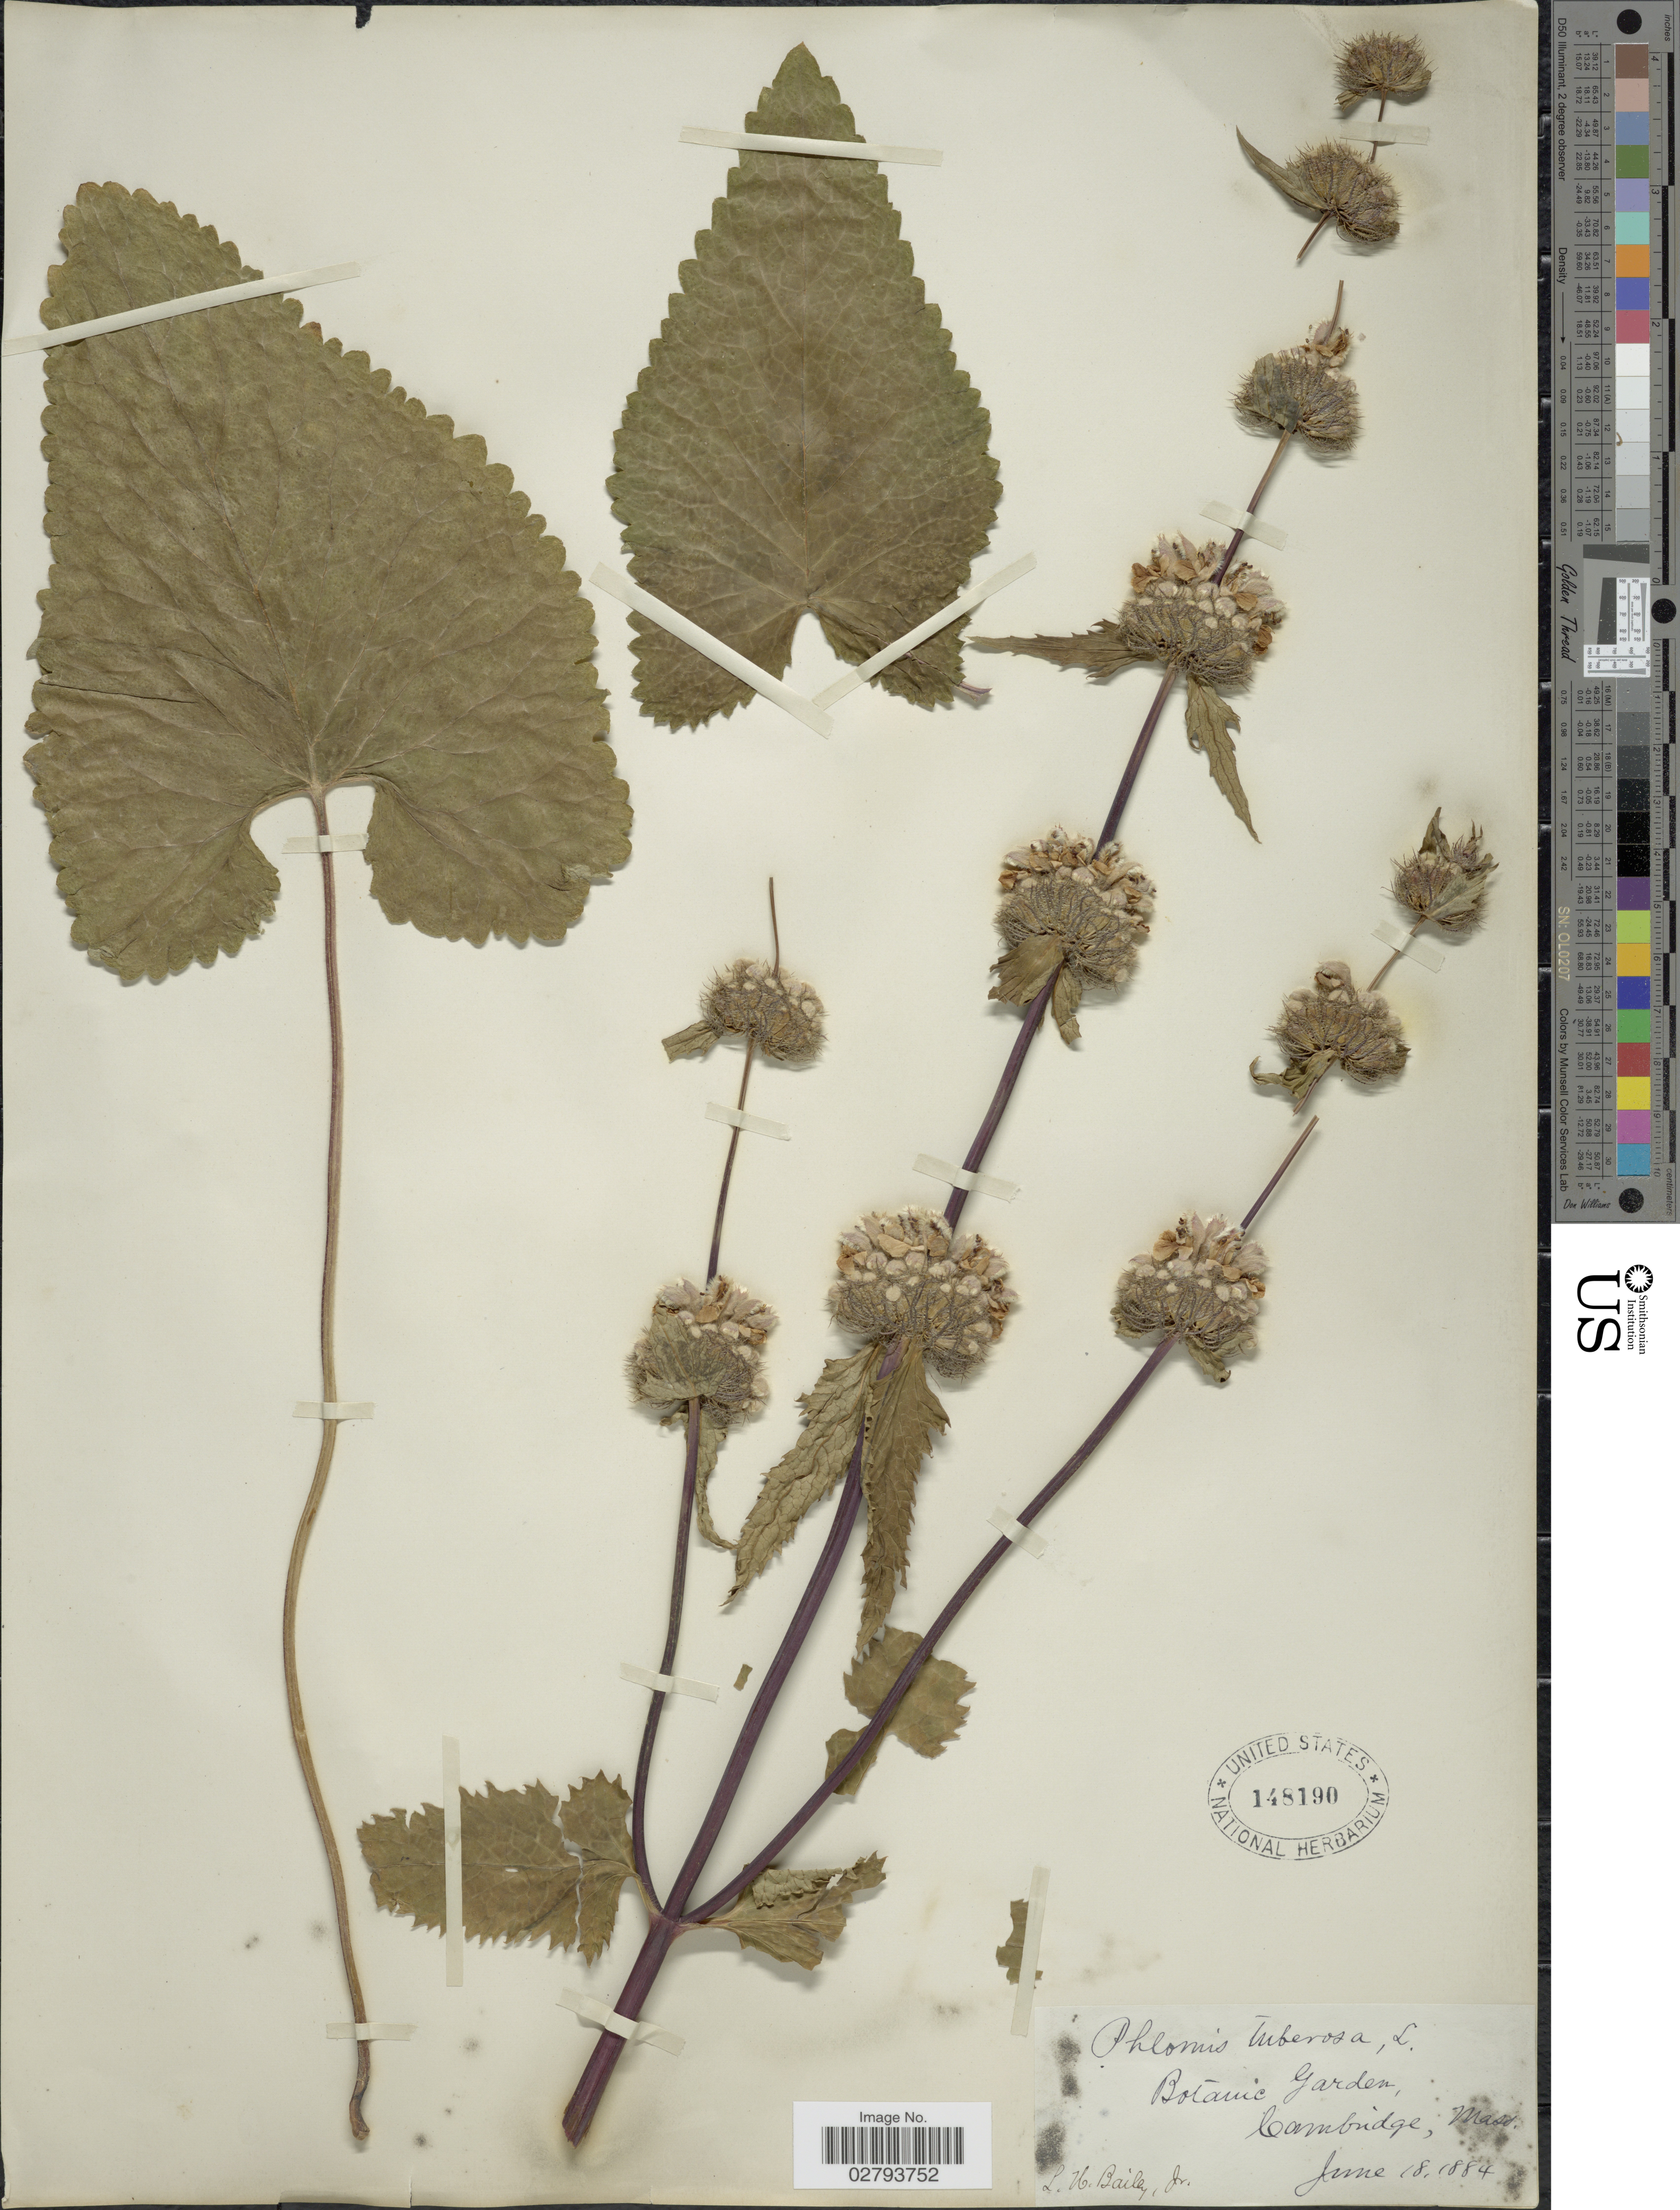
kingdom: Plantae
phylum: Tracheophyta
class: Magnoliopsida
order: Lamiales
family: Lamiaceae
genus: Phlomoides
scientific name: Phlomoides tuberosa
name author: (L.) Moench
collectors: L. W. Bailey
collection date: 1884-06-18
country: United States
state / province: Massachusetts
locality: Botanic Garden, Cambridge, Mass.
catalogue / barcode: US 148190